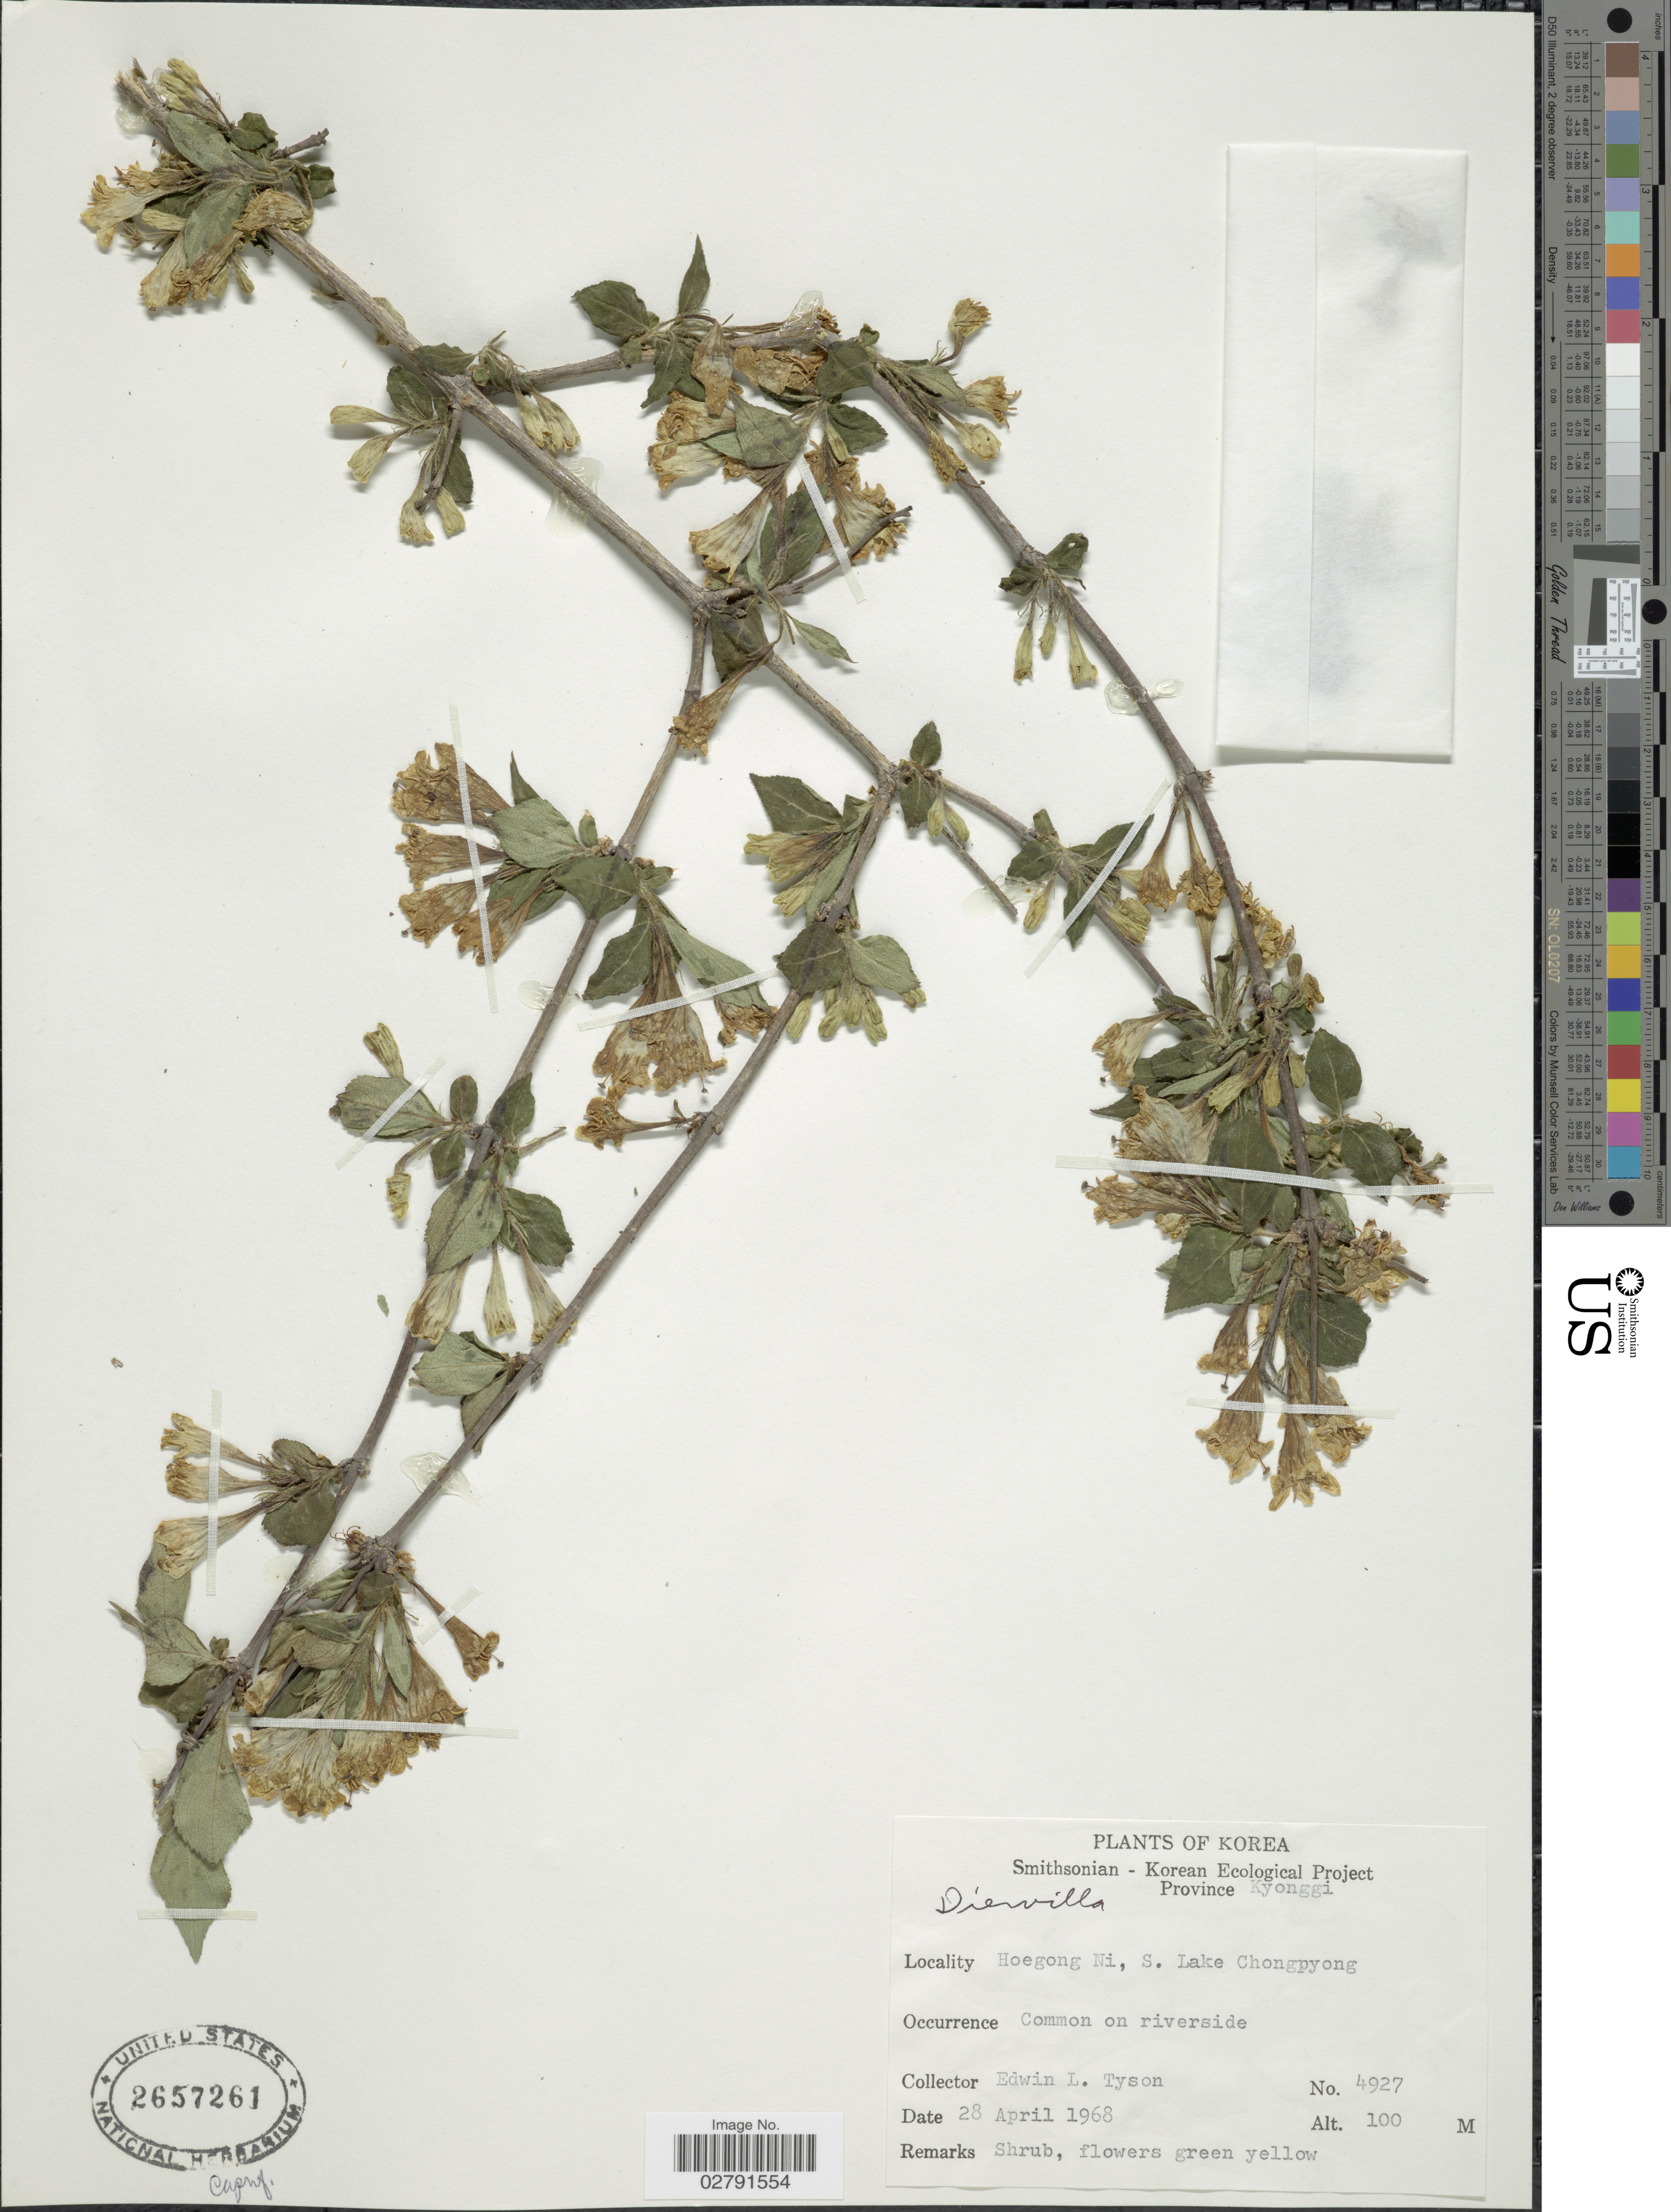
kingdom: Plantae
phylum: Tracheophyta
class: Magnoliopsida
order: Dipsacales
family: Caprifoliaceae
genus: Diervilla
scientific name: Diervilla sp.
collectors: E. L. Tyson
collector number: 4927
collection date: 1968-04-28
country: South Korea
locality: Province Kyonggi, Hoegong Ni, S. Lake Chongpyong.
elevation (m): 100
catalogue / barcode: US 2657261